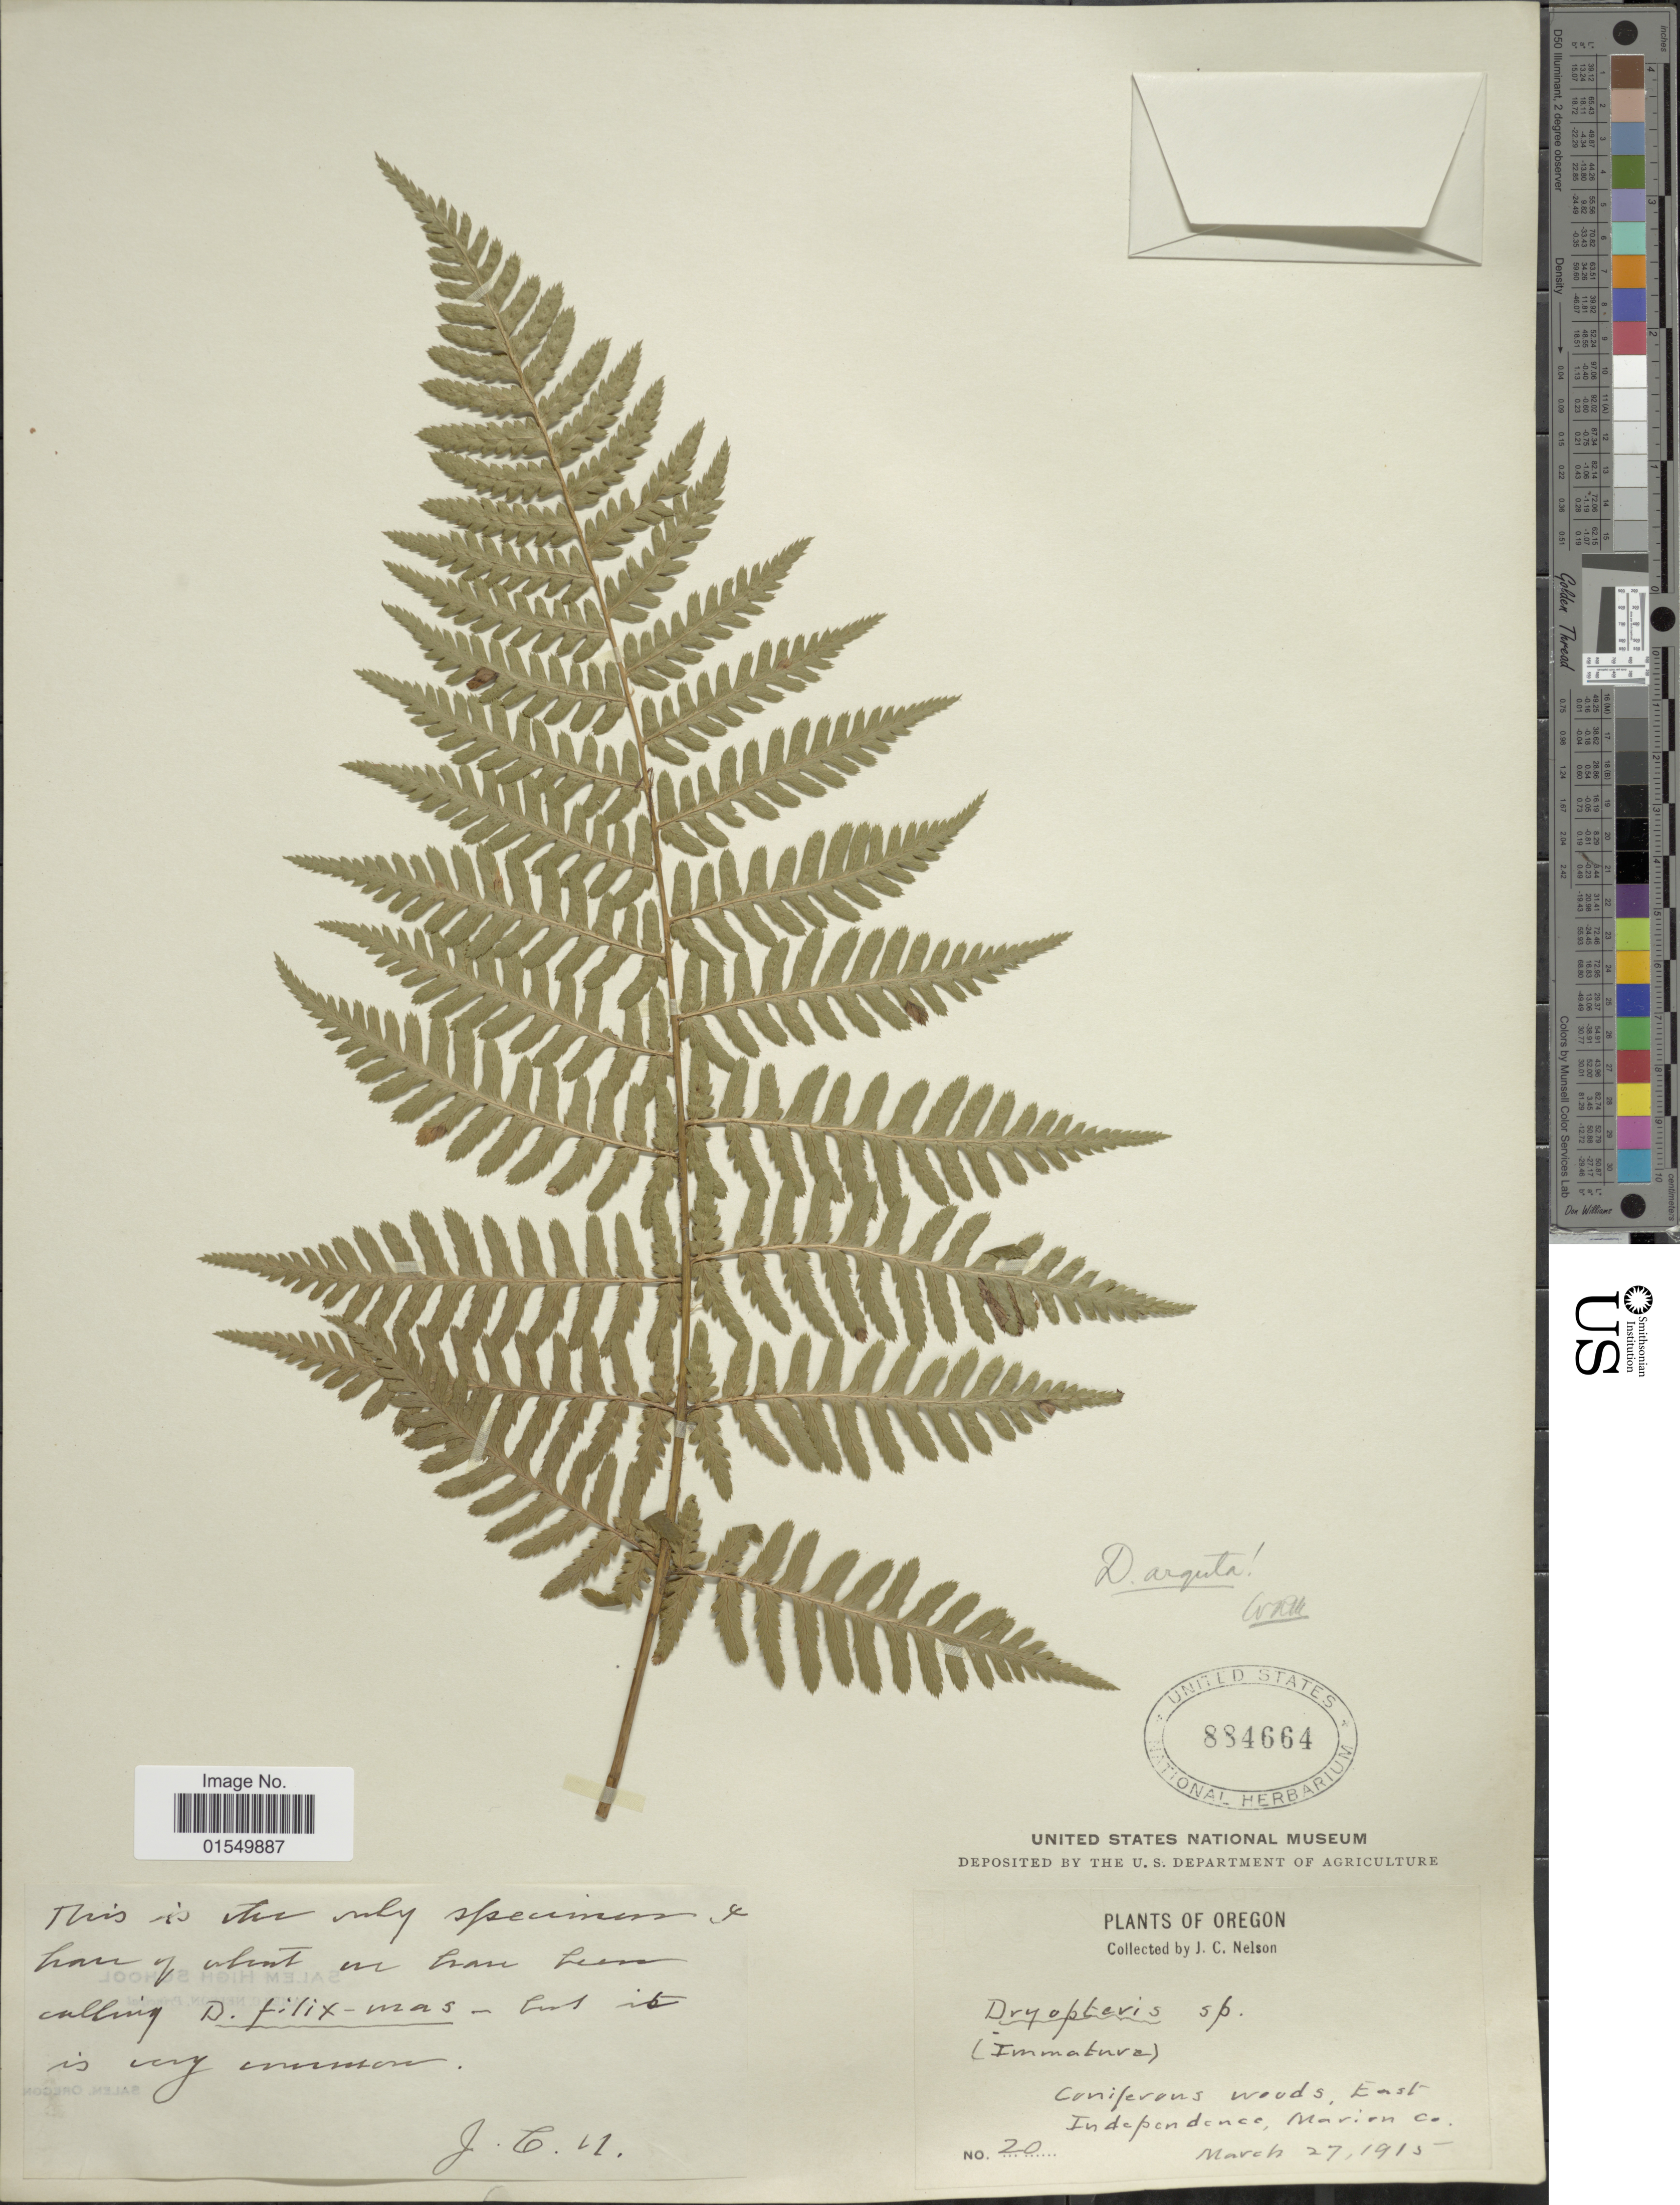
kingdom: Plantae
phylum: Tracheophyta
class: Polypodiopsida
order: Polypodiales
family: Dryopteridaceae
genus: Dryopteris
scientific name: Dryopteris arguta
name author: (Kaulf.) Maxon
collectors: J. C. Nelson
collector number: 20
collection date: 1915-03-27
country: United States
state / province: Oregon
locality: East Independence, Marien Co.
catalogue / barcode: US 884664